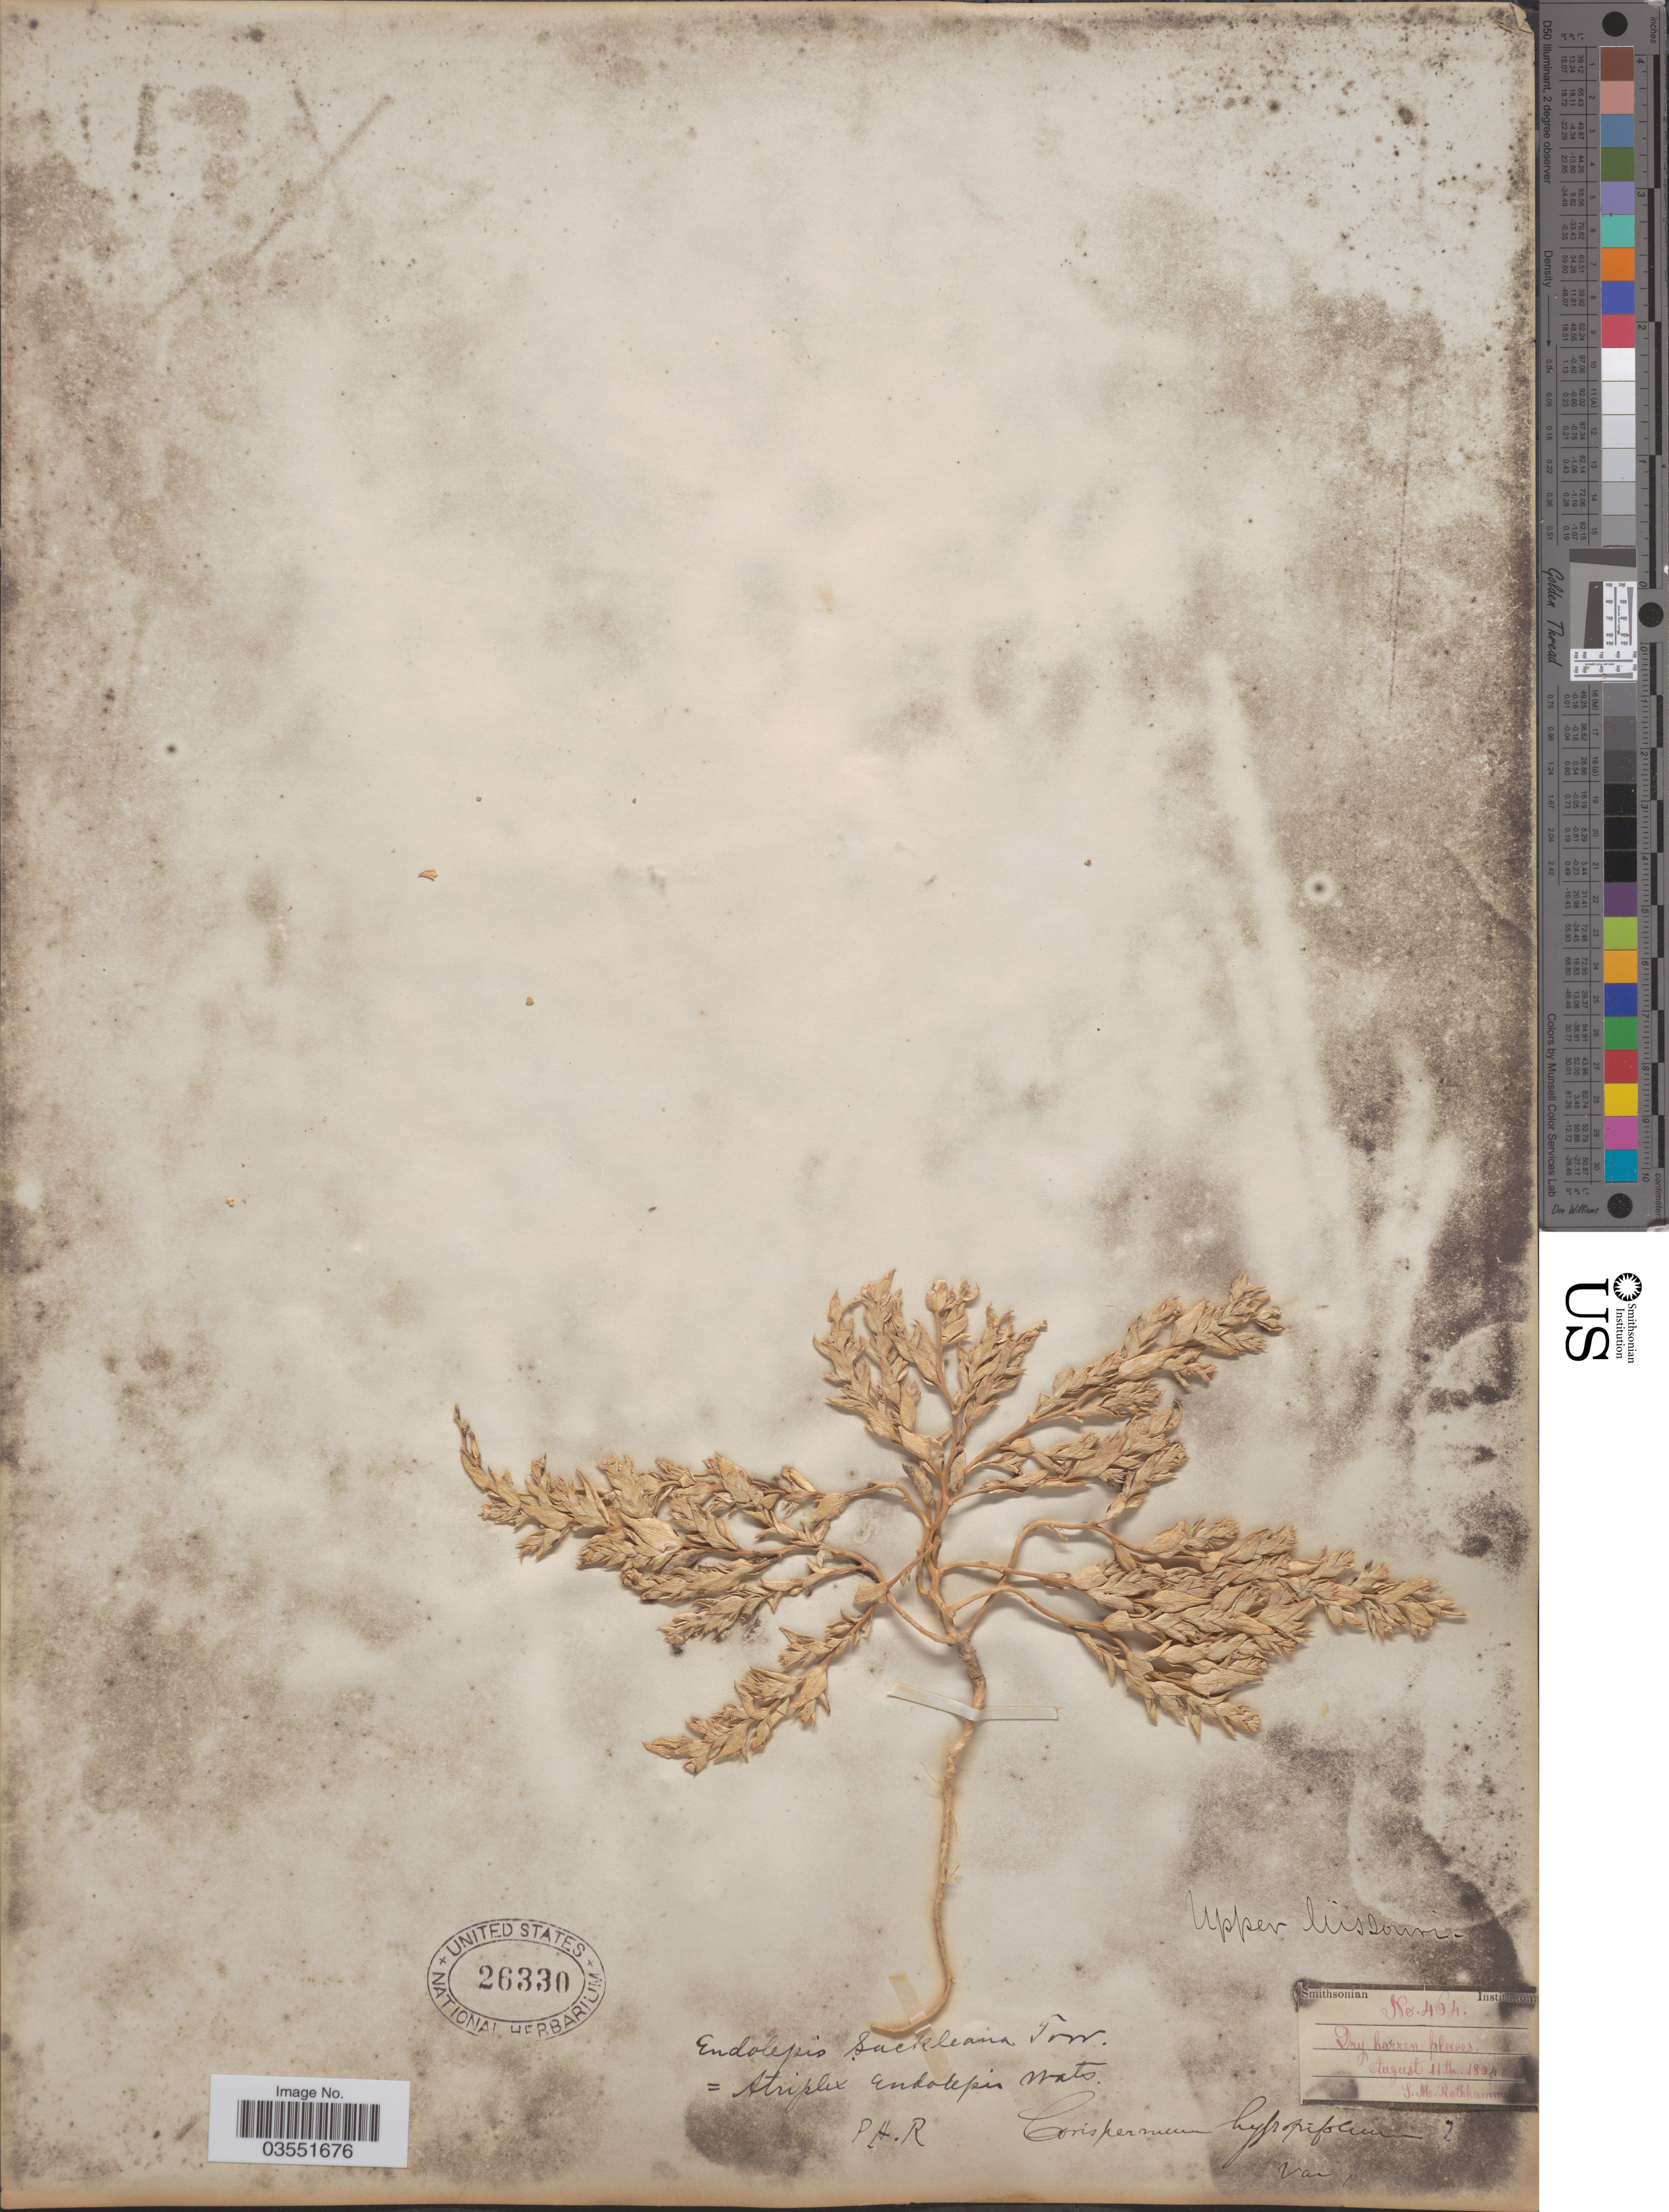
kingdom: Plantae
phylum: Tracheophyta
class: Magnoliopsida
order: Caryophyllales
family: Amaranthaceae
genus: Stutzia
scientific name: Stutzia dioica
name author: (Nutt.) E.H. Zacharias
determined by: Strong, Mark T., (BOT), Smithsonian Institution - National Museum of Natural History (UNITED STATES)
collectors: S. Rothhammer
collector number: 464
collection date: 1864-08-11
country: United States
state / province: Missouri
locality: Upper Missouri.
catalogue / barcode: US 26330